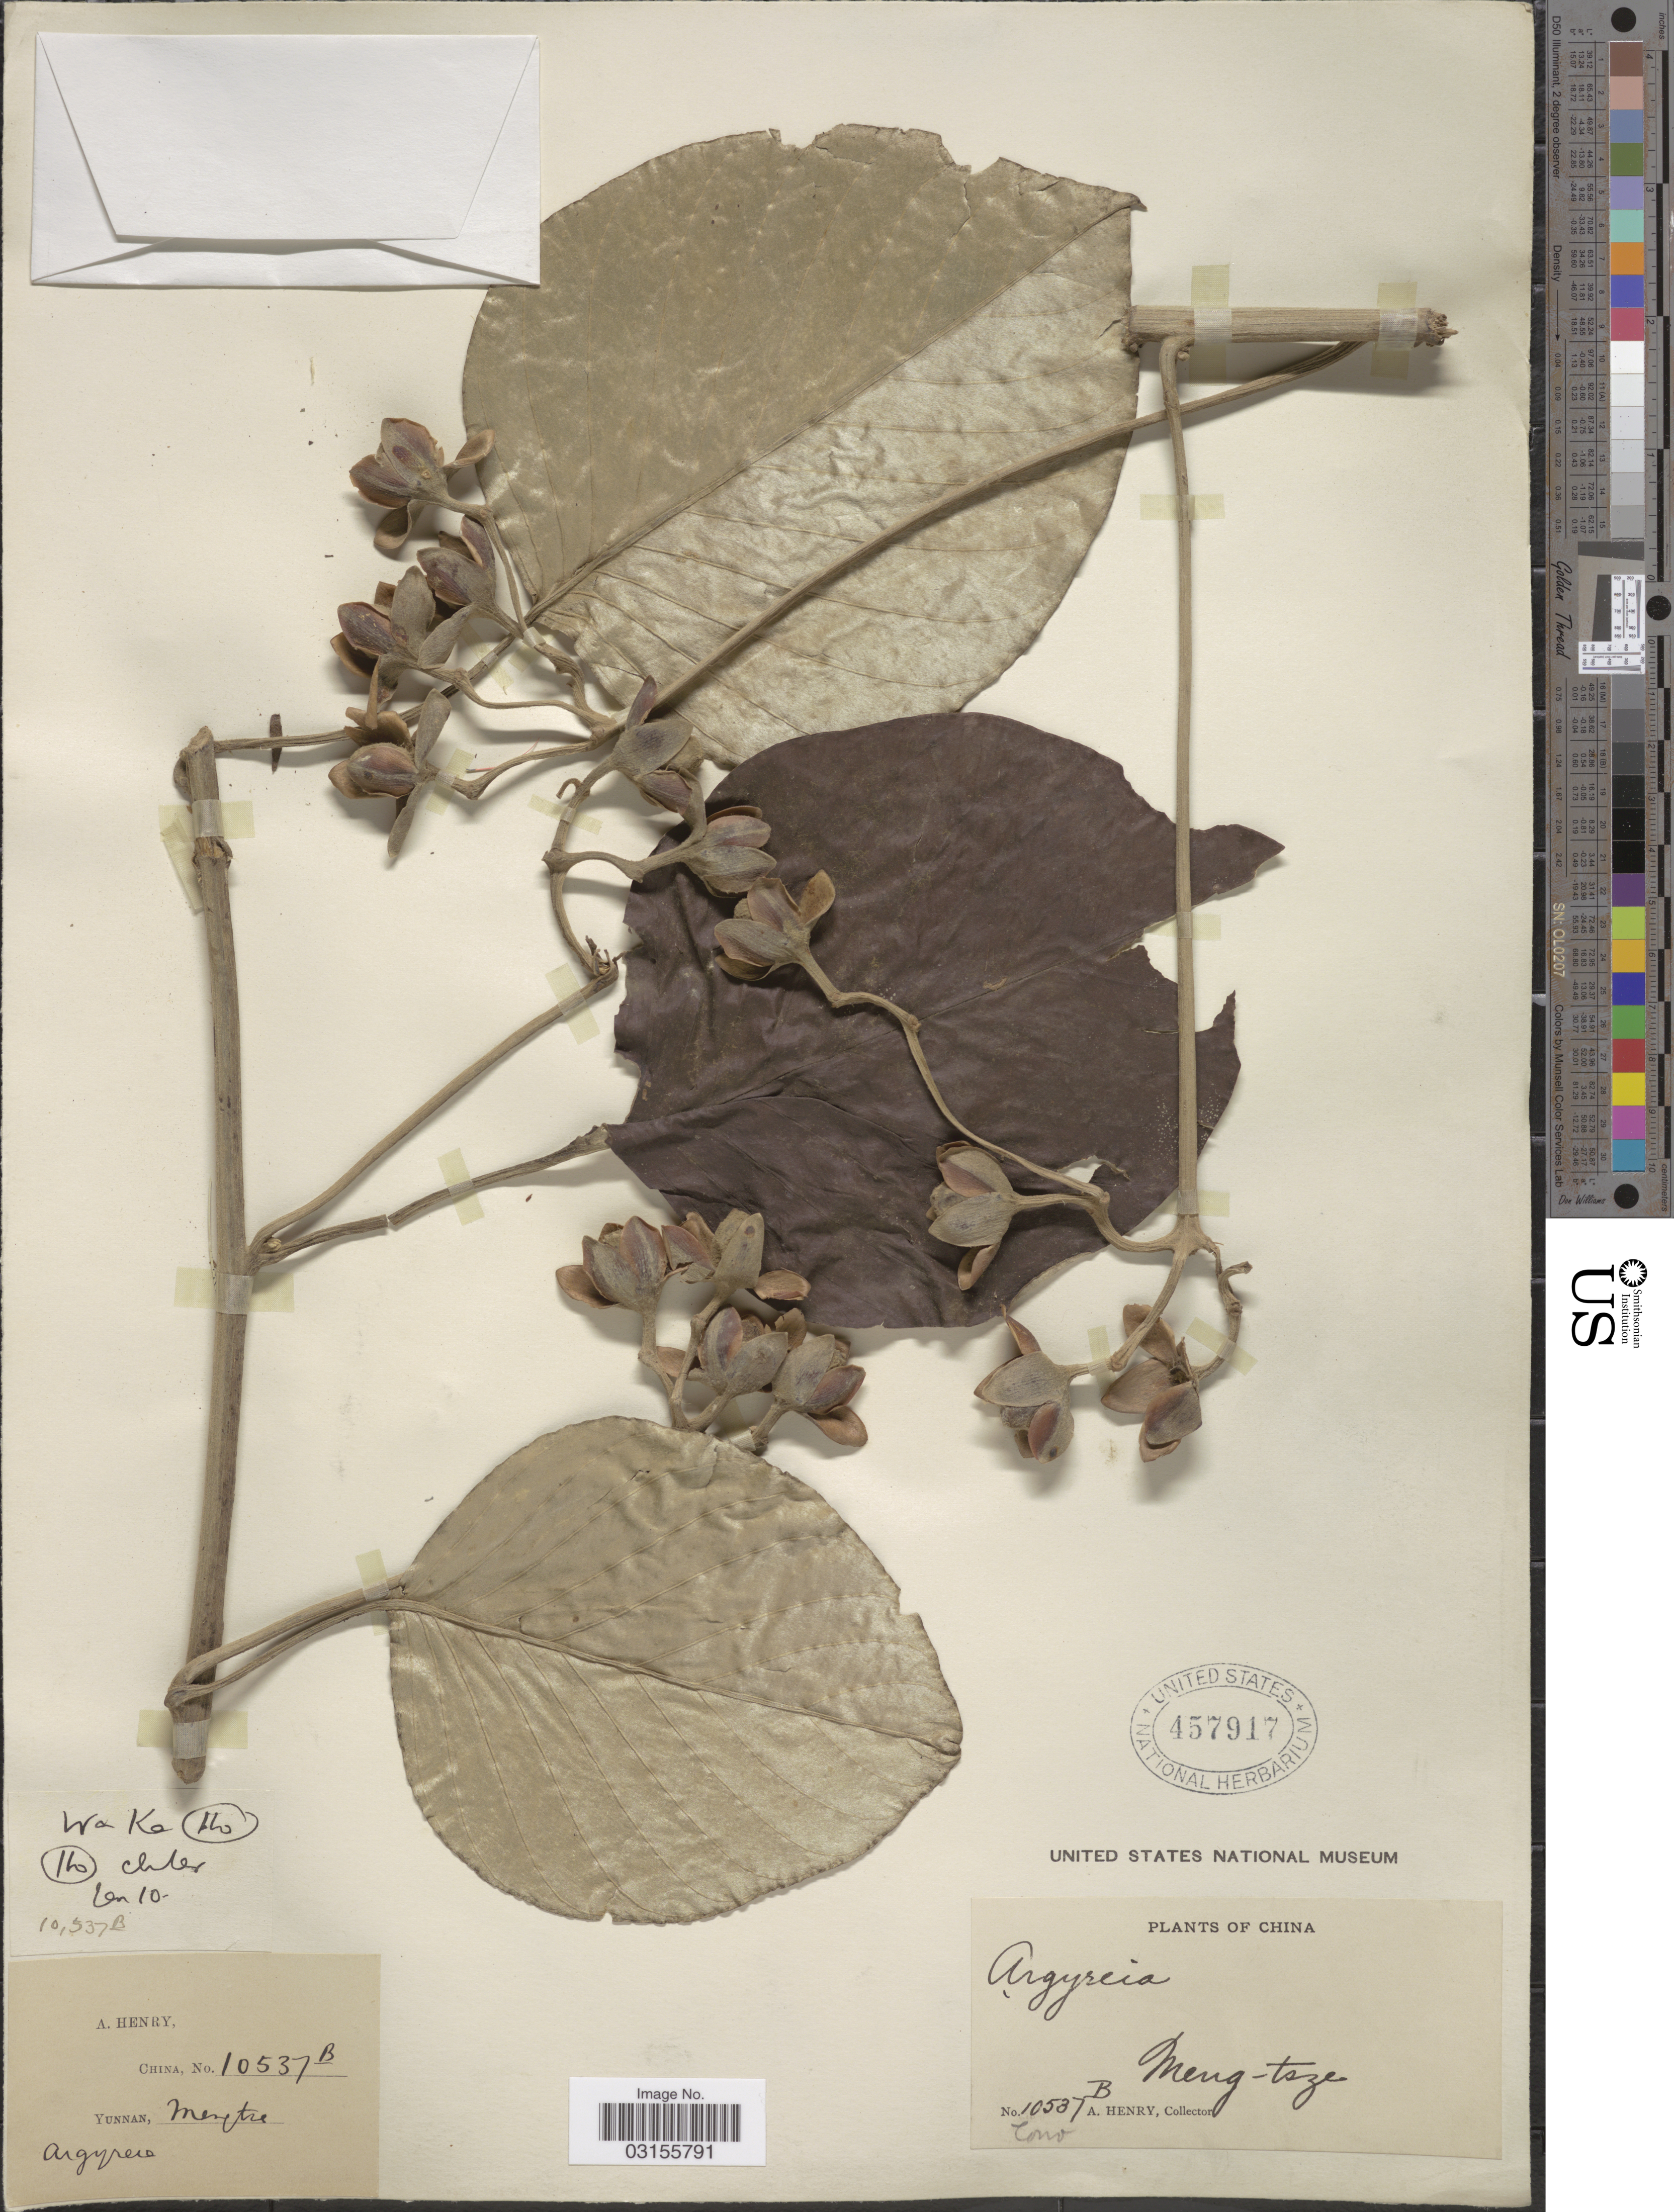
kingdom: Plantae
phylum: Tracheophyta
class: Magnoliopsida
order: Solanales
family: Convolvulaceae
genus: Argyreia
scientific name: Argyreia sp.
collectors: A. Henry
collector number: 10537 B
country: China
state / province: Yunnan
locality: Meng-tsze. Wa Ke. Ho.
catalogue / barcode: US 457917